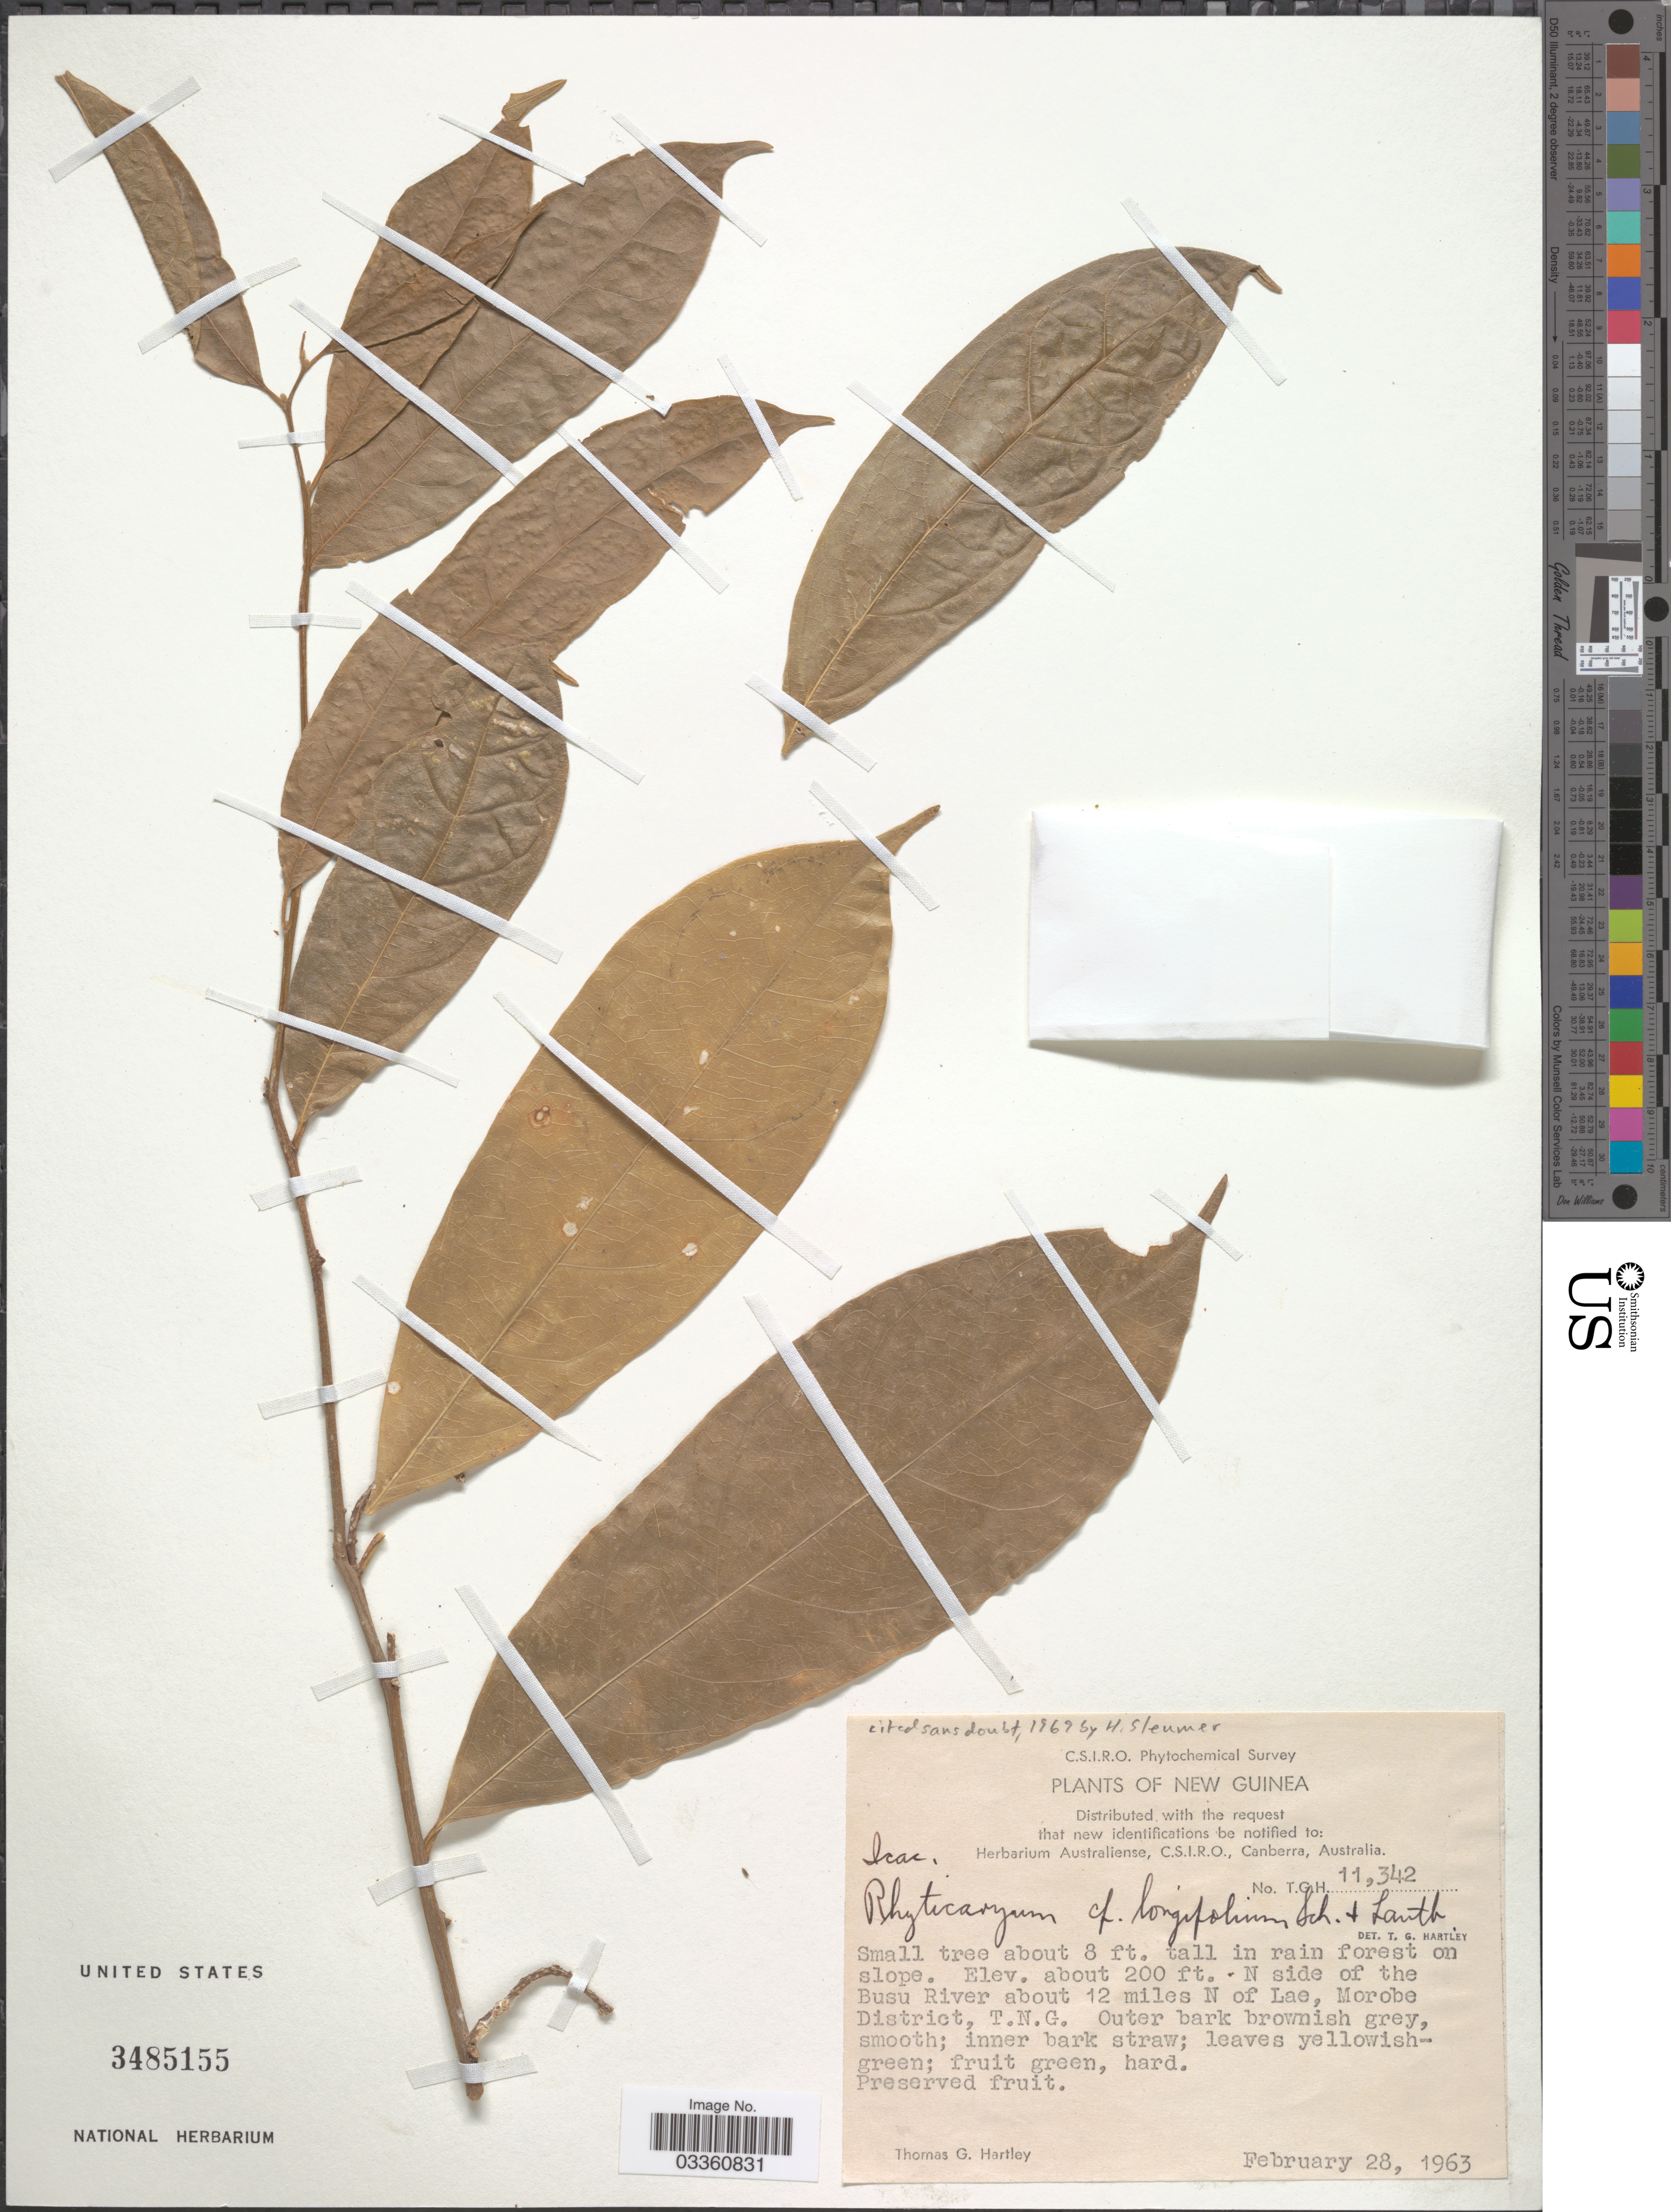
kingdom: Plantae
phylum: Tracheophyta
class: Magnoliopsida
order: Icacinales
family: Icacinaceae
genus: Ryticaryum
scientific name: Ryticaryum longifolium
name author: K. Schum. & Lauterb.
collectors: T. G. Hartley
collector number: TGH11342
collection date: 1963-02-28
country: Papua New Guinea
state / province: Morobe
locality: New Guinea. N side of the Busu River about 12 miles N of Lae, Morobe District, T.N.G.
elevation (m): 61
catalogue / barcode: US 3485155